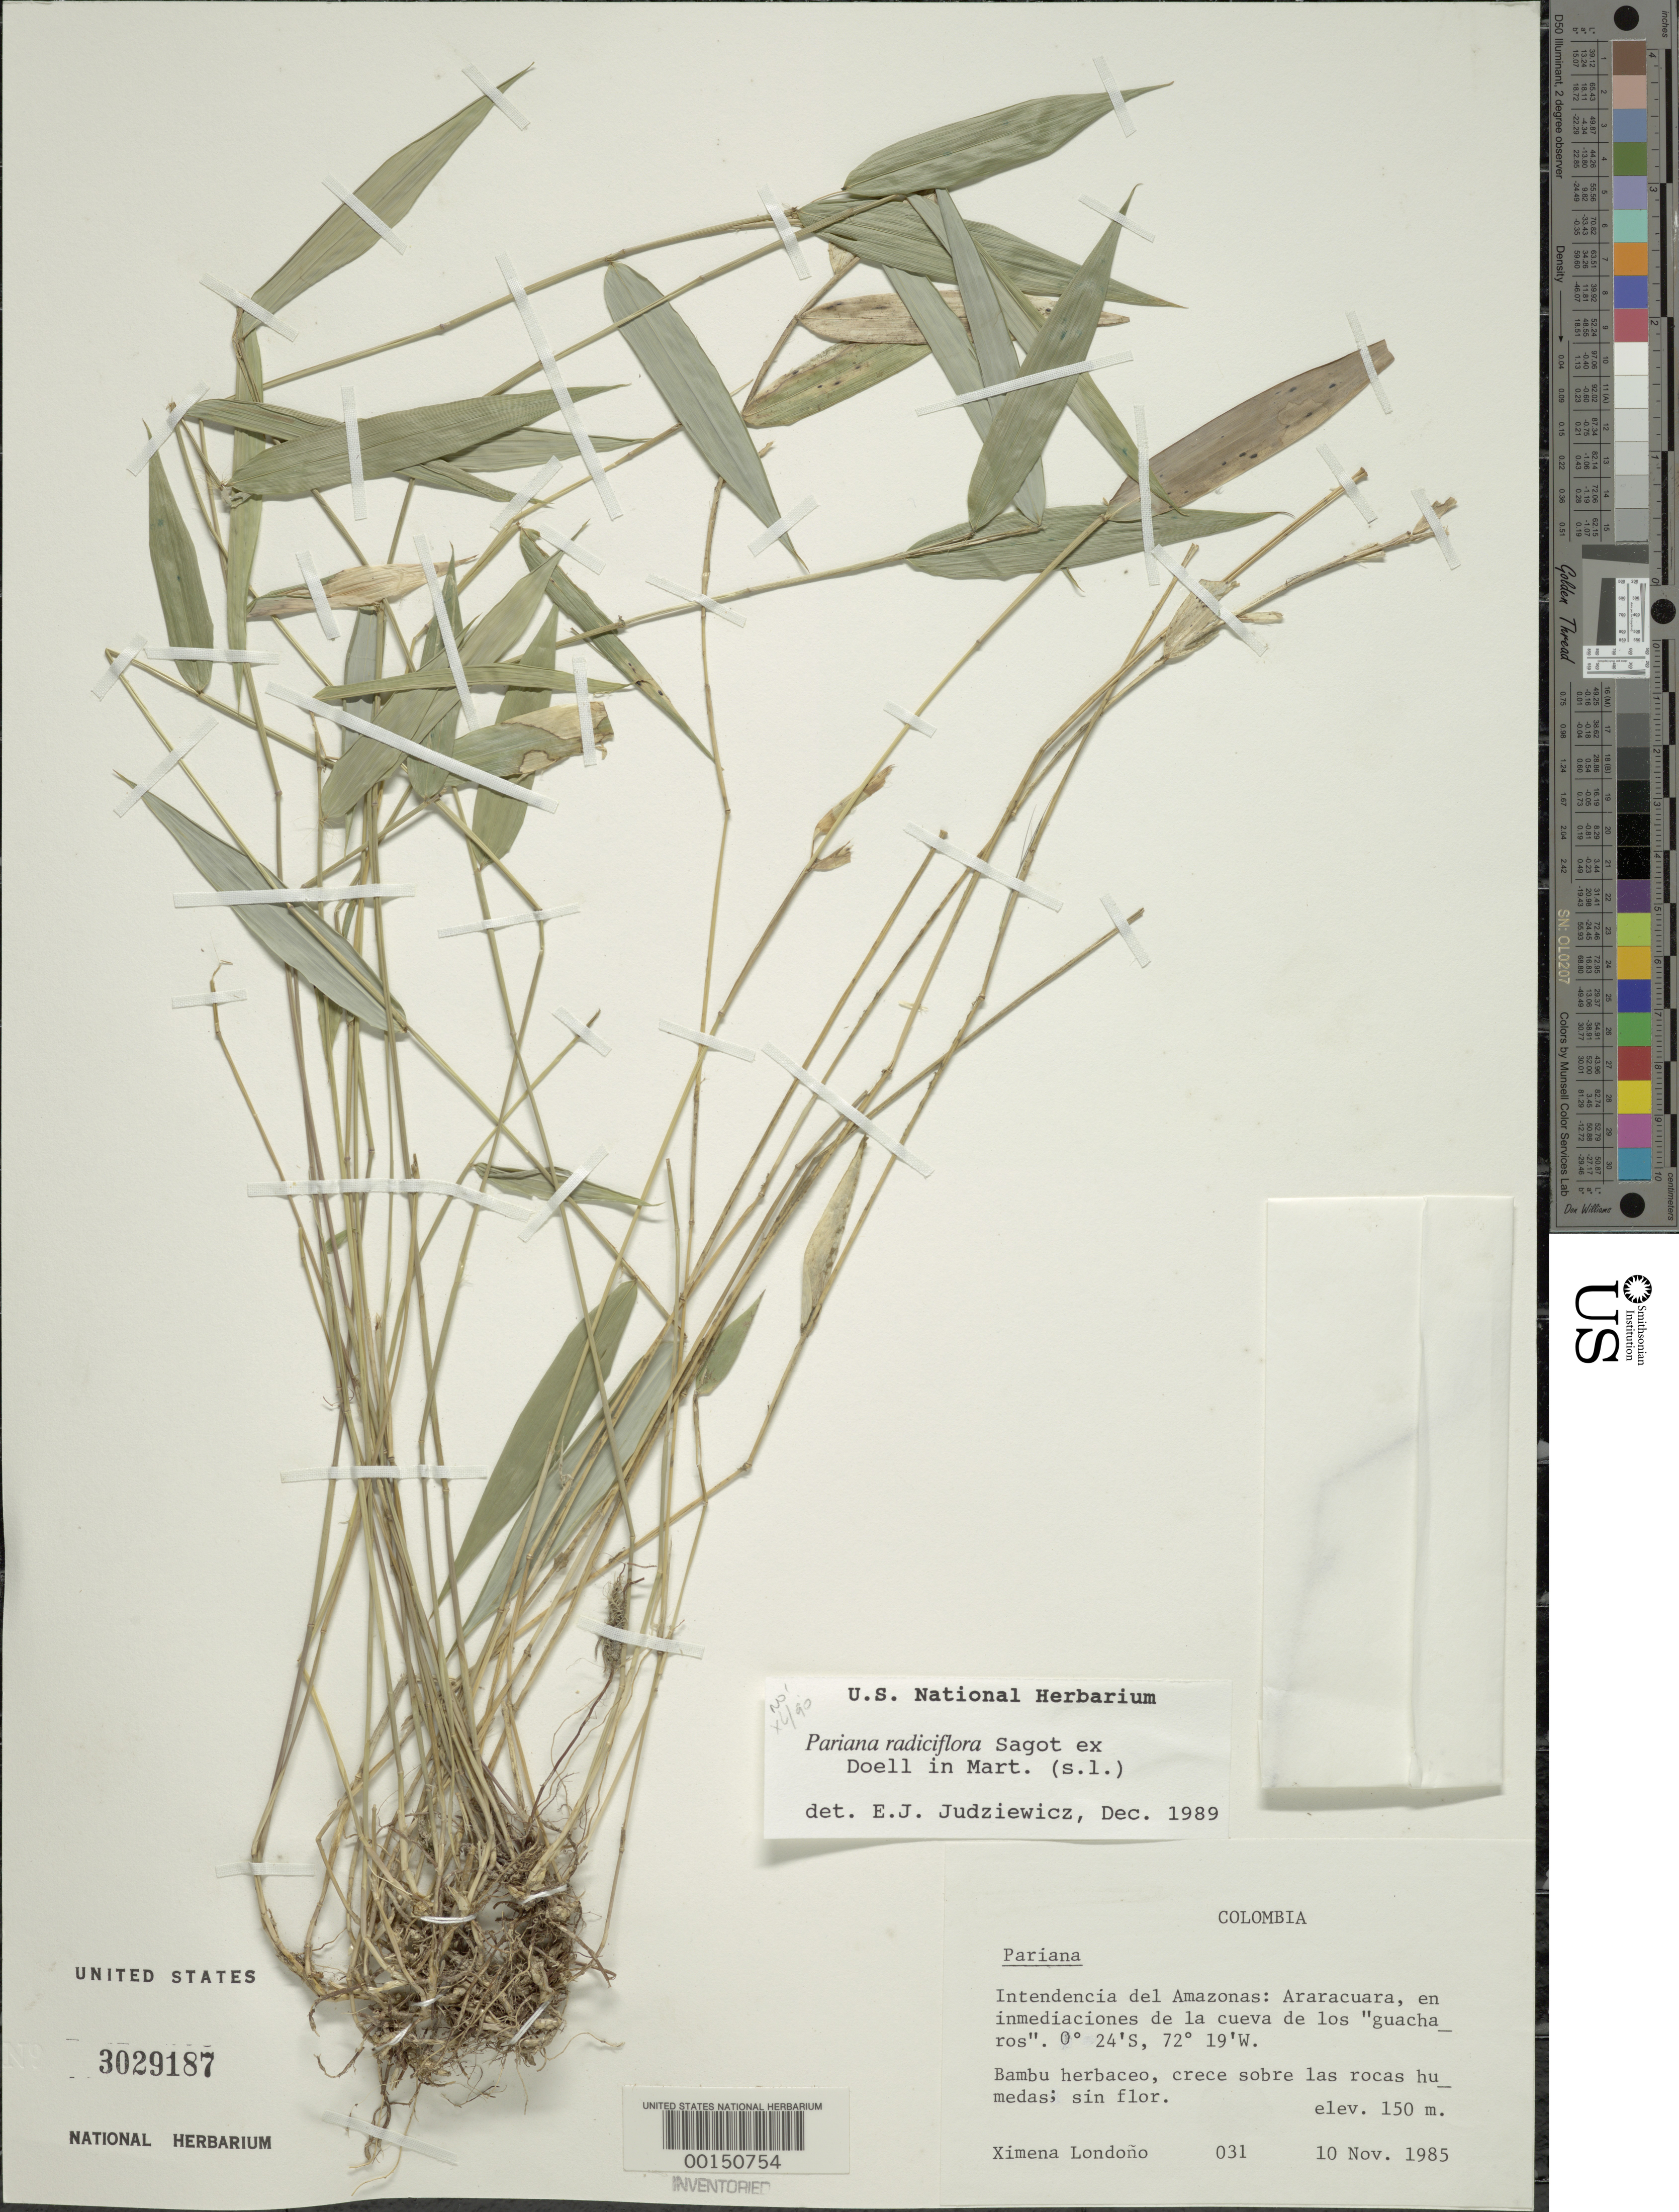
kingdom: Plantae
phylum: Tracheophyta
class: Liliopsida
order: Poales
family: Poaceae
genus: Pariana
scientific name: Pariana sp.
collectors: X. Londoño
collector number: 85-031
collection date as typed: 10 Nov 1985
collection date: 1985-11-10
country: Colombia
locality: Intendencia del Amazonas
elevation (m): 150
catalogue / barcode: US 3029187